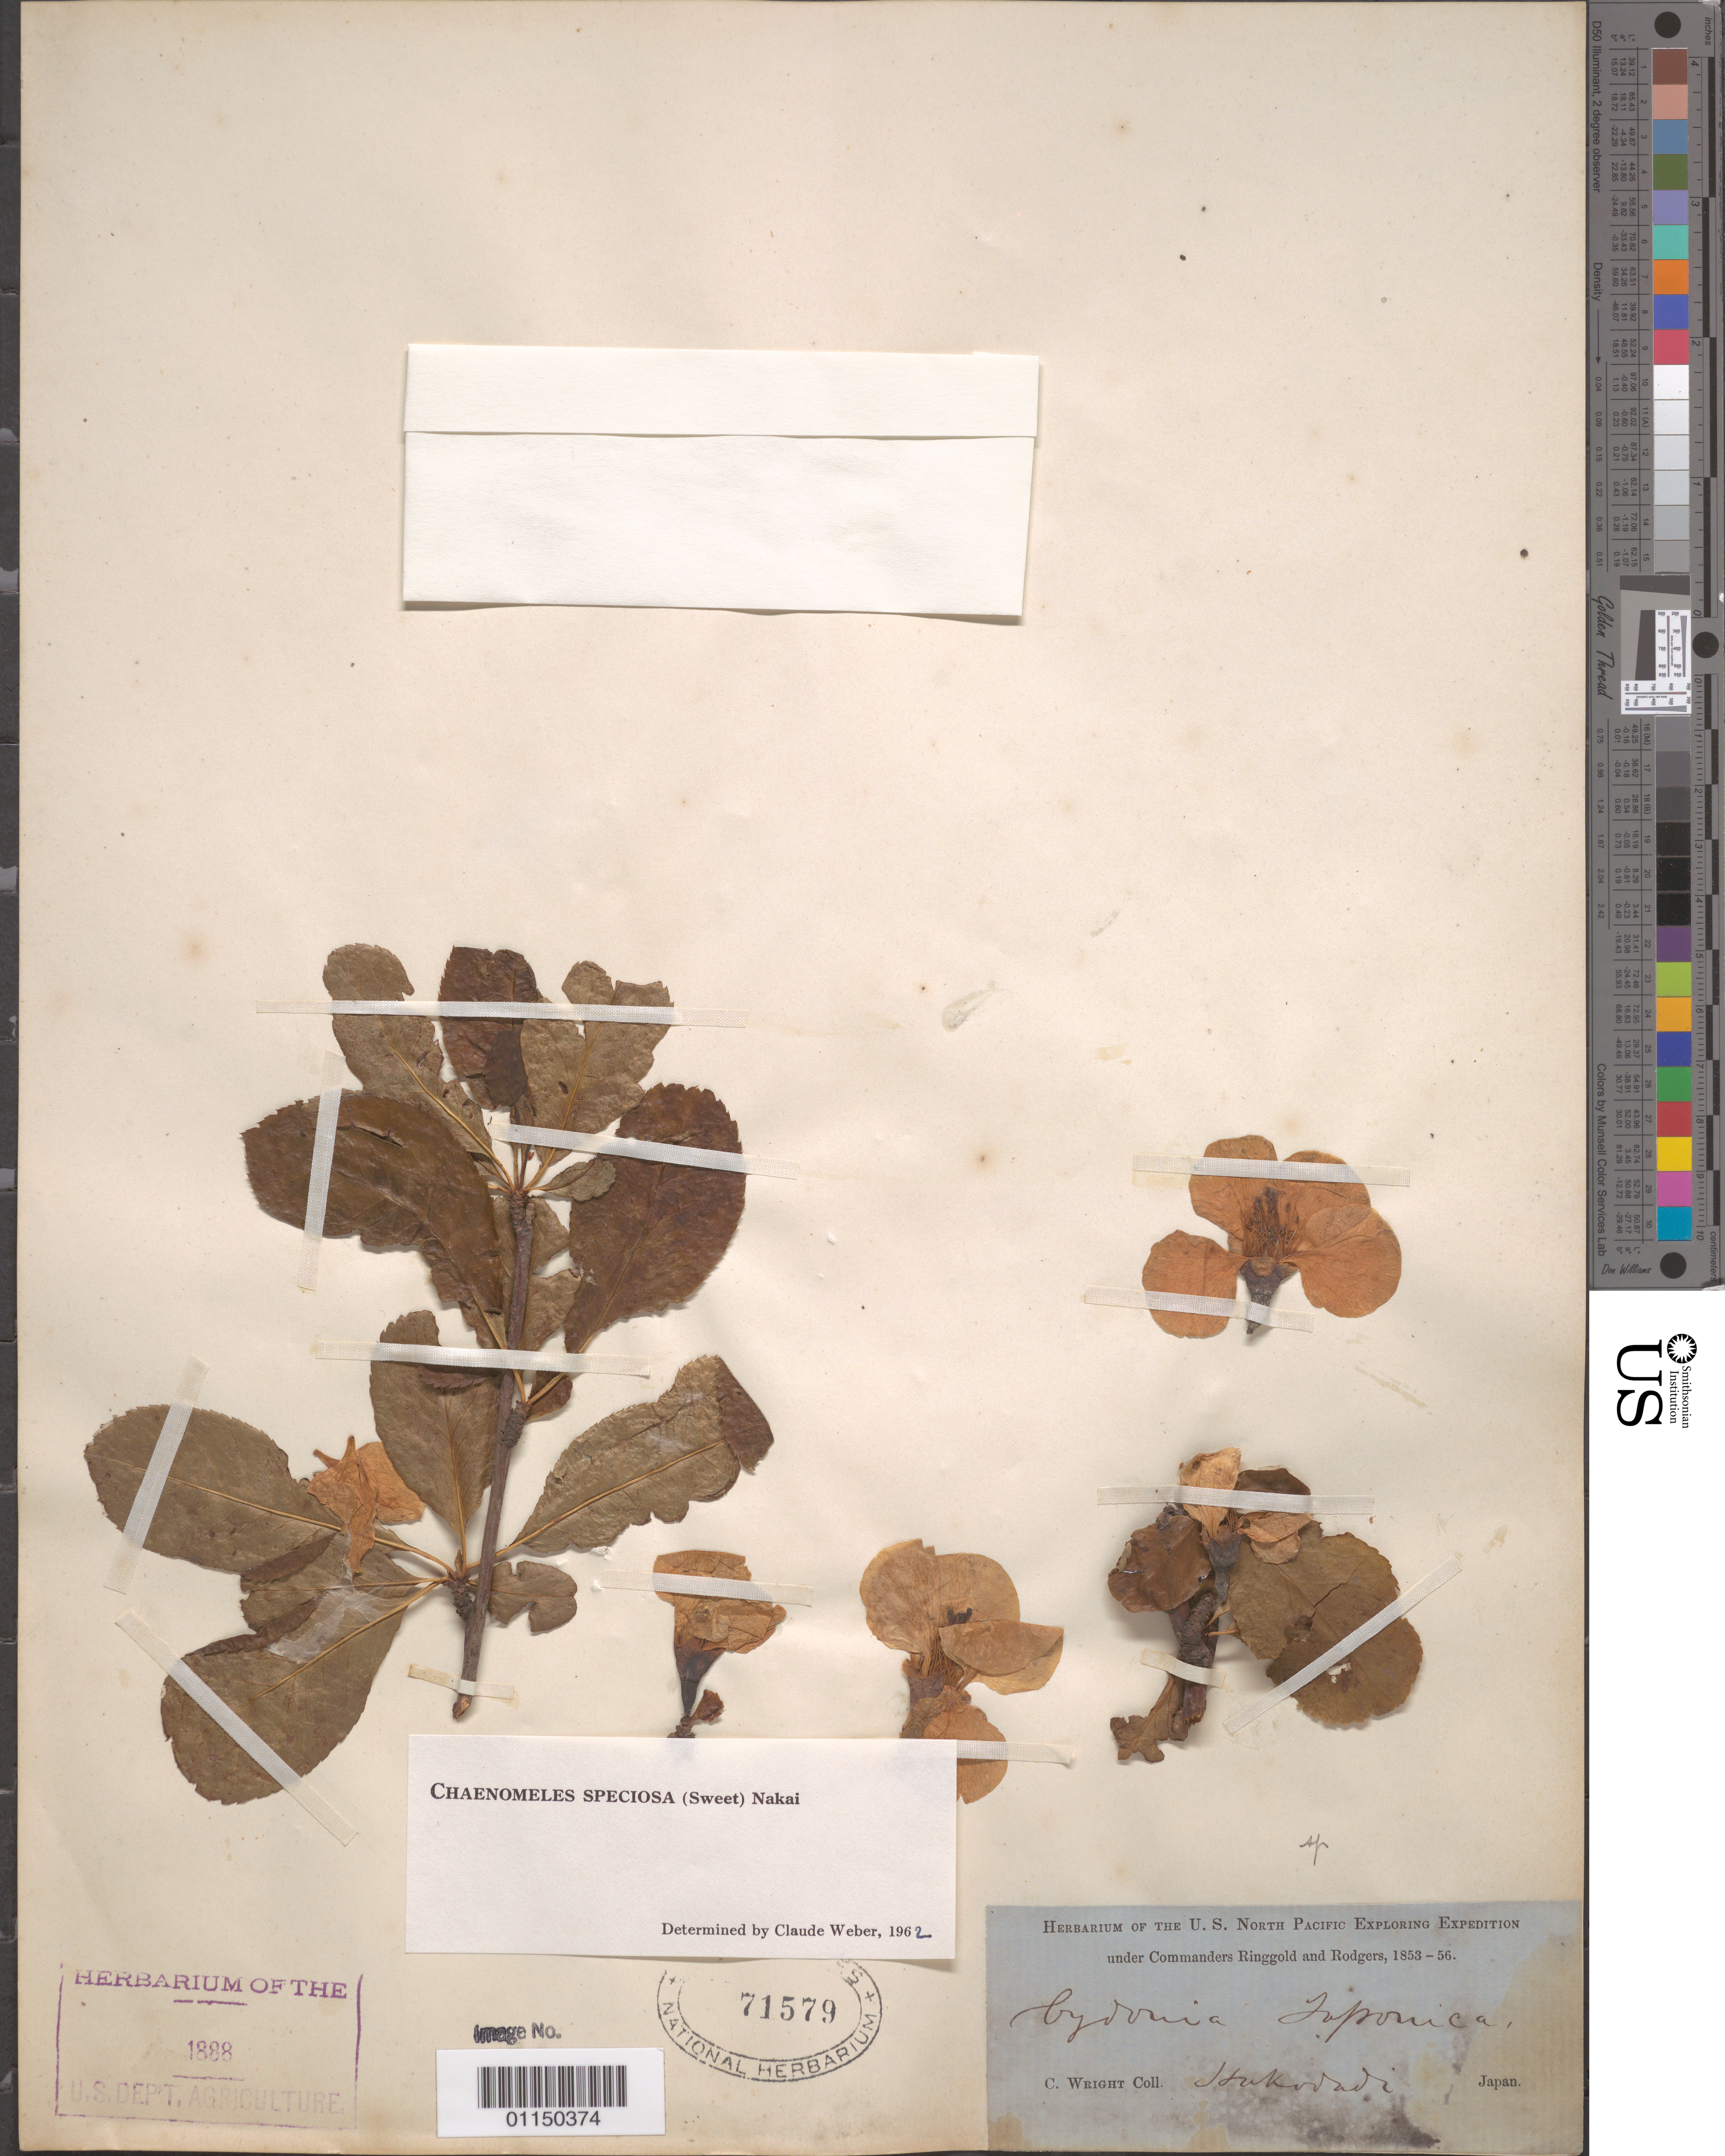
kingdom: Plantae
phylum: Tracheophyta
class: Magnoliopsida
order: Rosales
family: Rosaceae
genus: Chaenomeles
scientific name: Chaenomeles speciosa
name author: (Sweet) Nakai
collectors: C. Wright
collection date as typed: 1853 to -- --- 1856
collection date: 1853/1856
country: Japan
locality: Hakodadi.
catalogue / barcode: US 71579